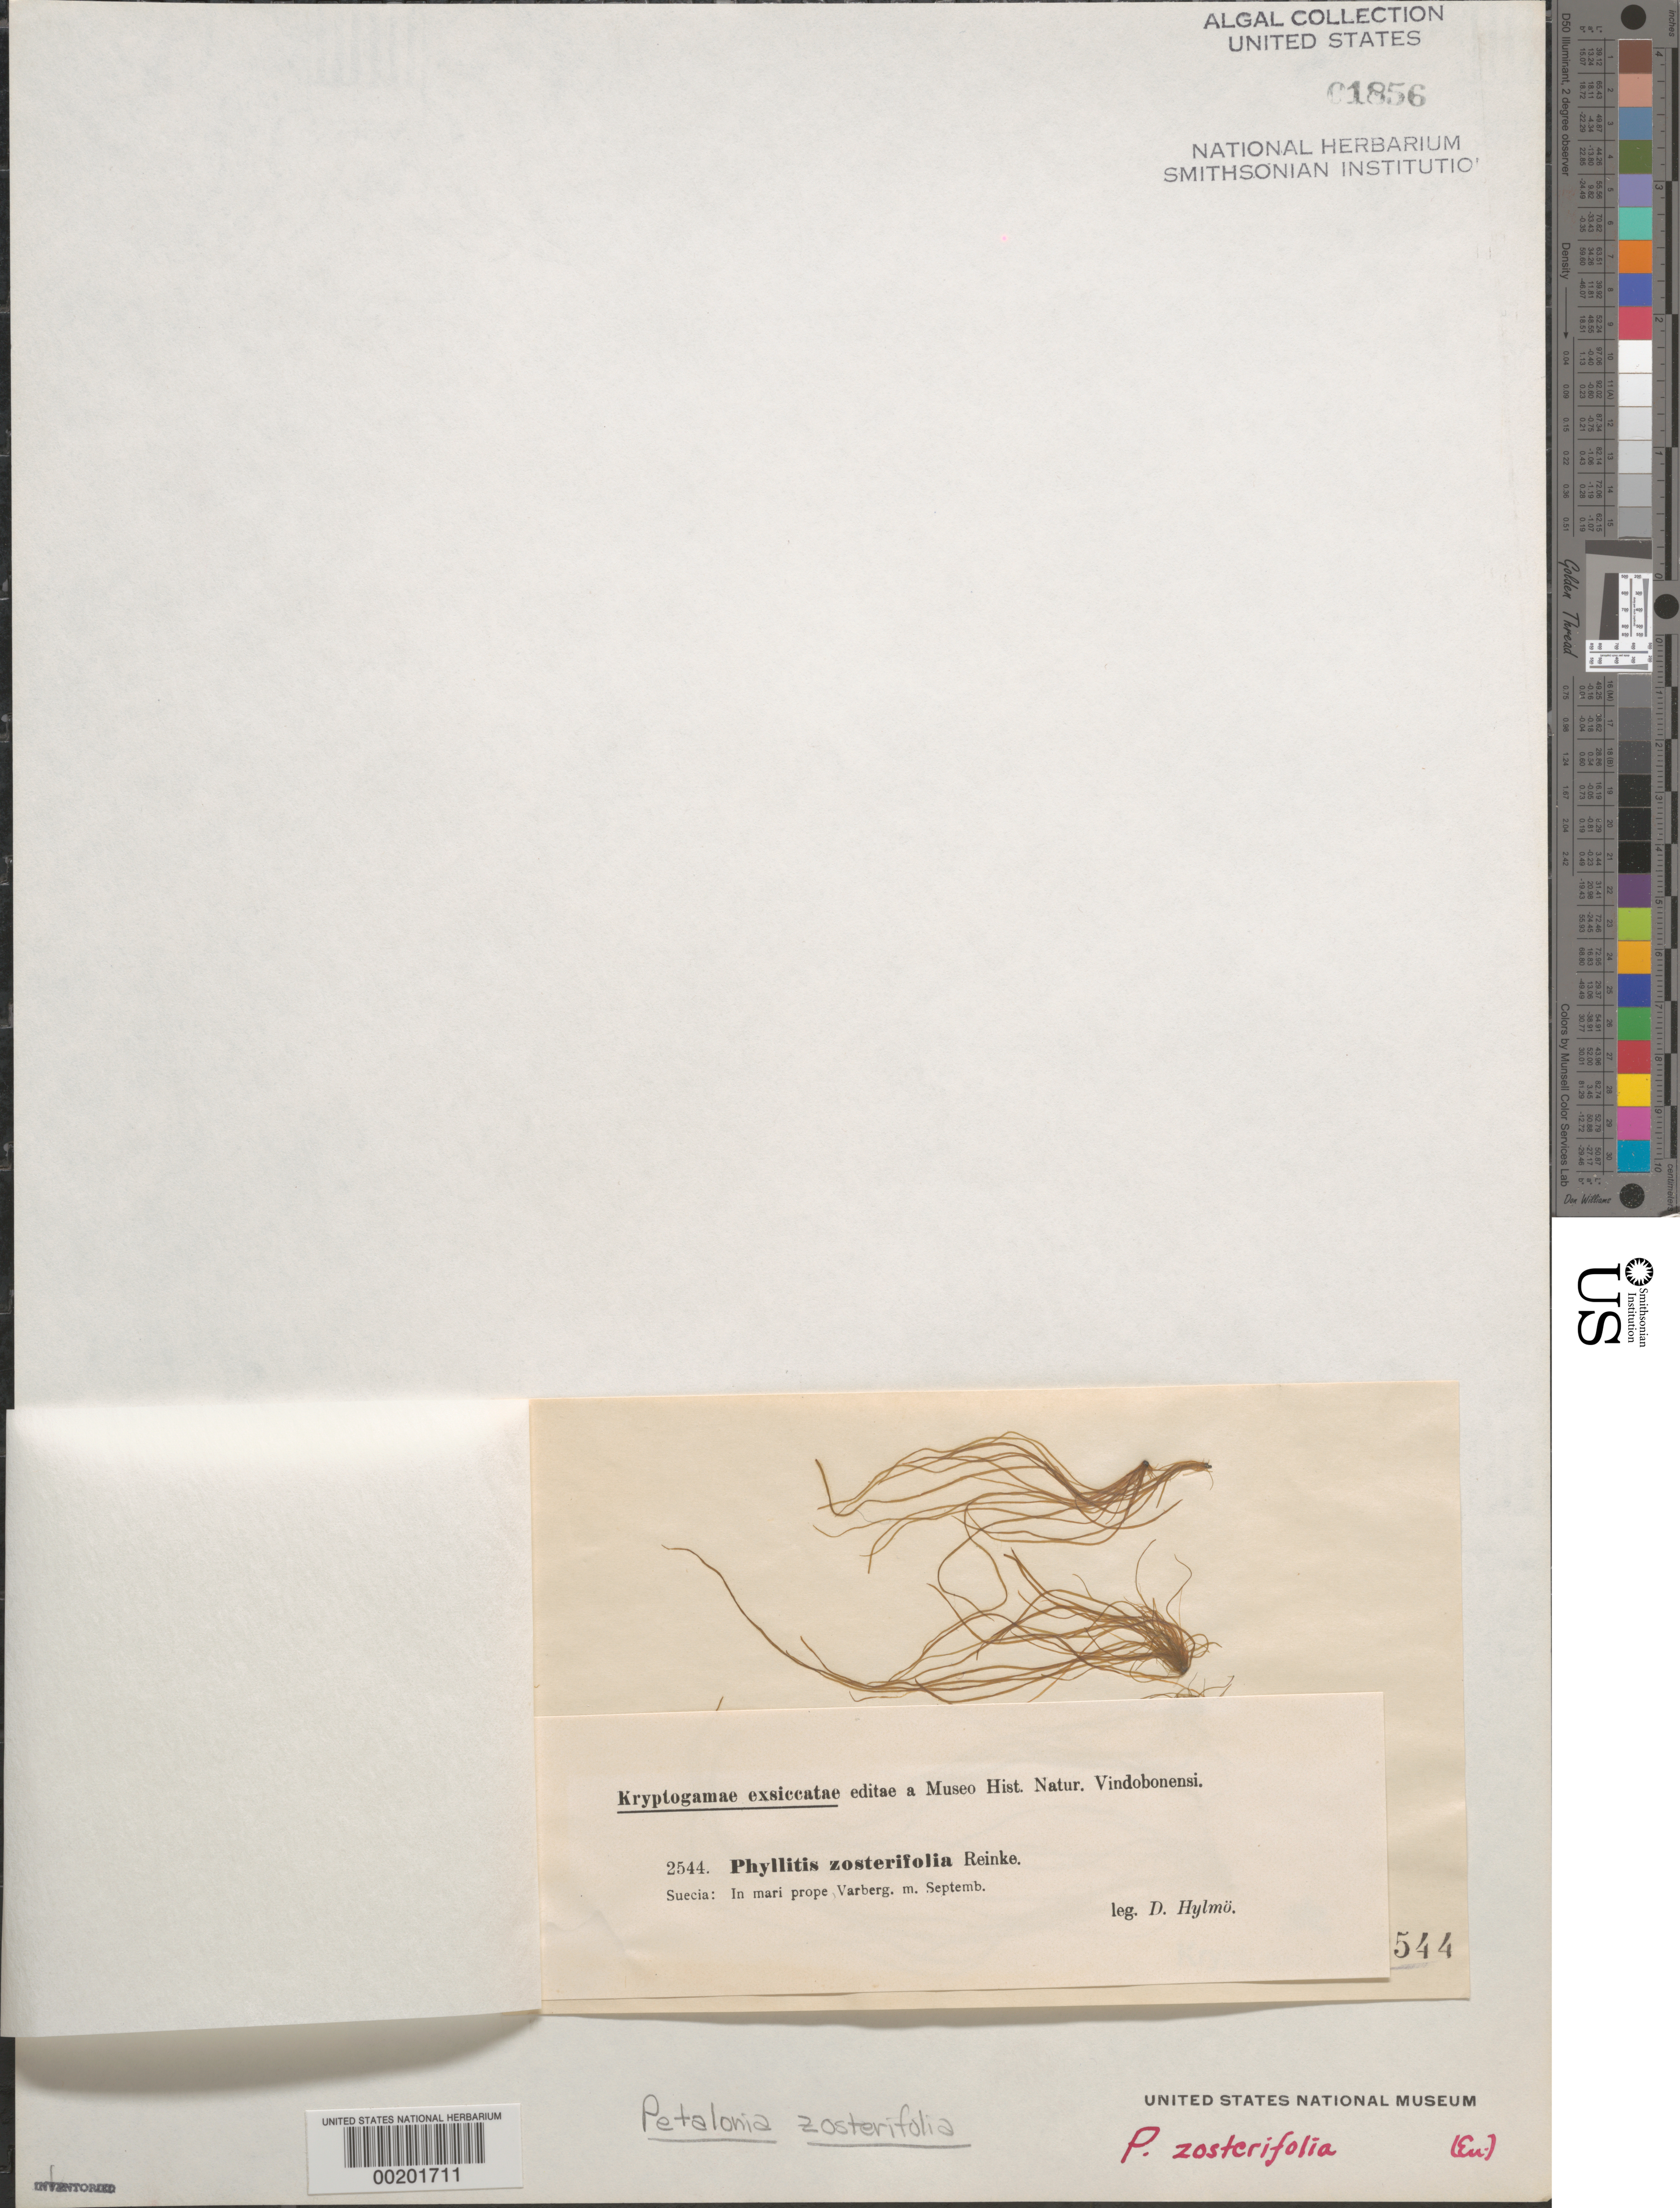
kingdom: Chromista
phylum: Ochrophyta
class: Phaeophyceae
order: Scytosiphonales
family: Scytosiphonaceae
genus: Petalonia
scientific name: Petalonia zosterifolia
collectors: D. Hylmo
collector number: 2544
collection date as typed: Sep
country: Sweden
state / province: Halland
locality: Sea near Varberg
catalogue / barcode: US 1856